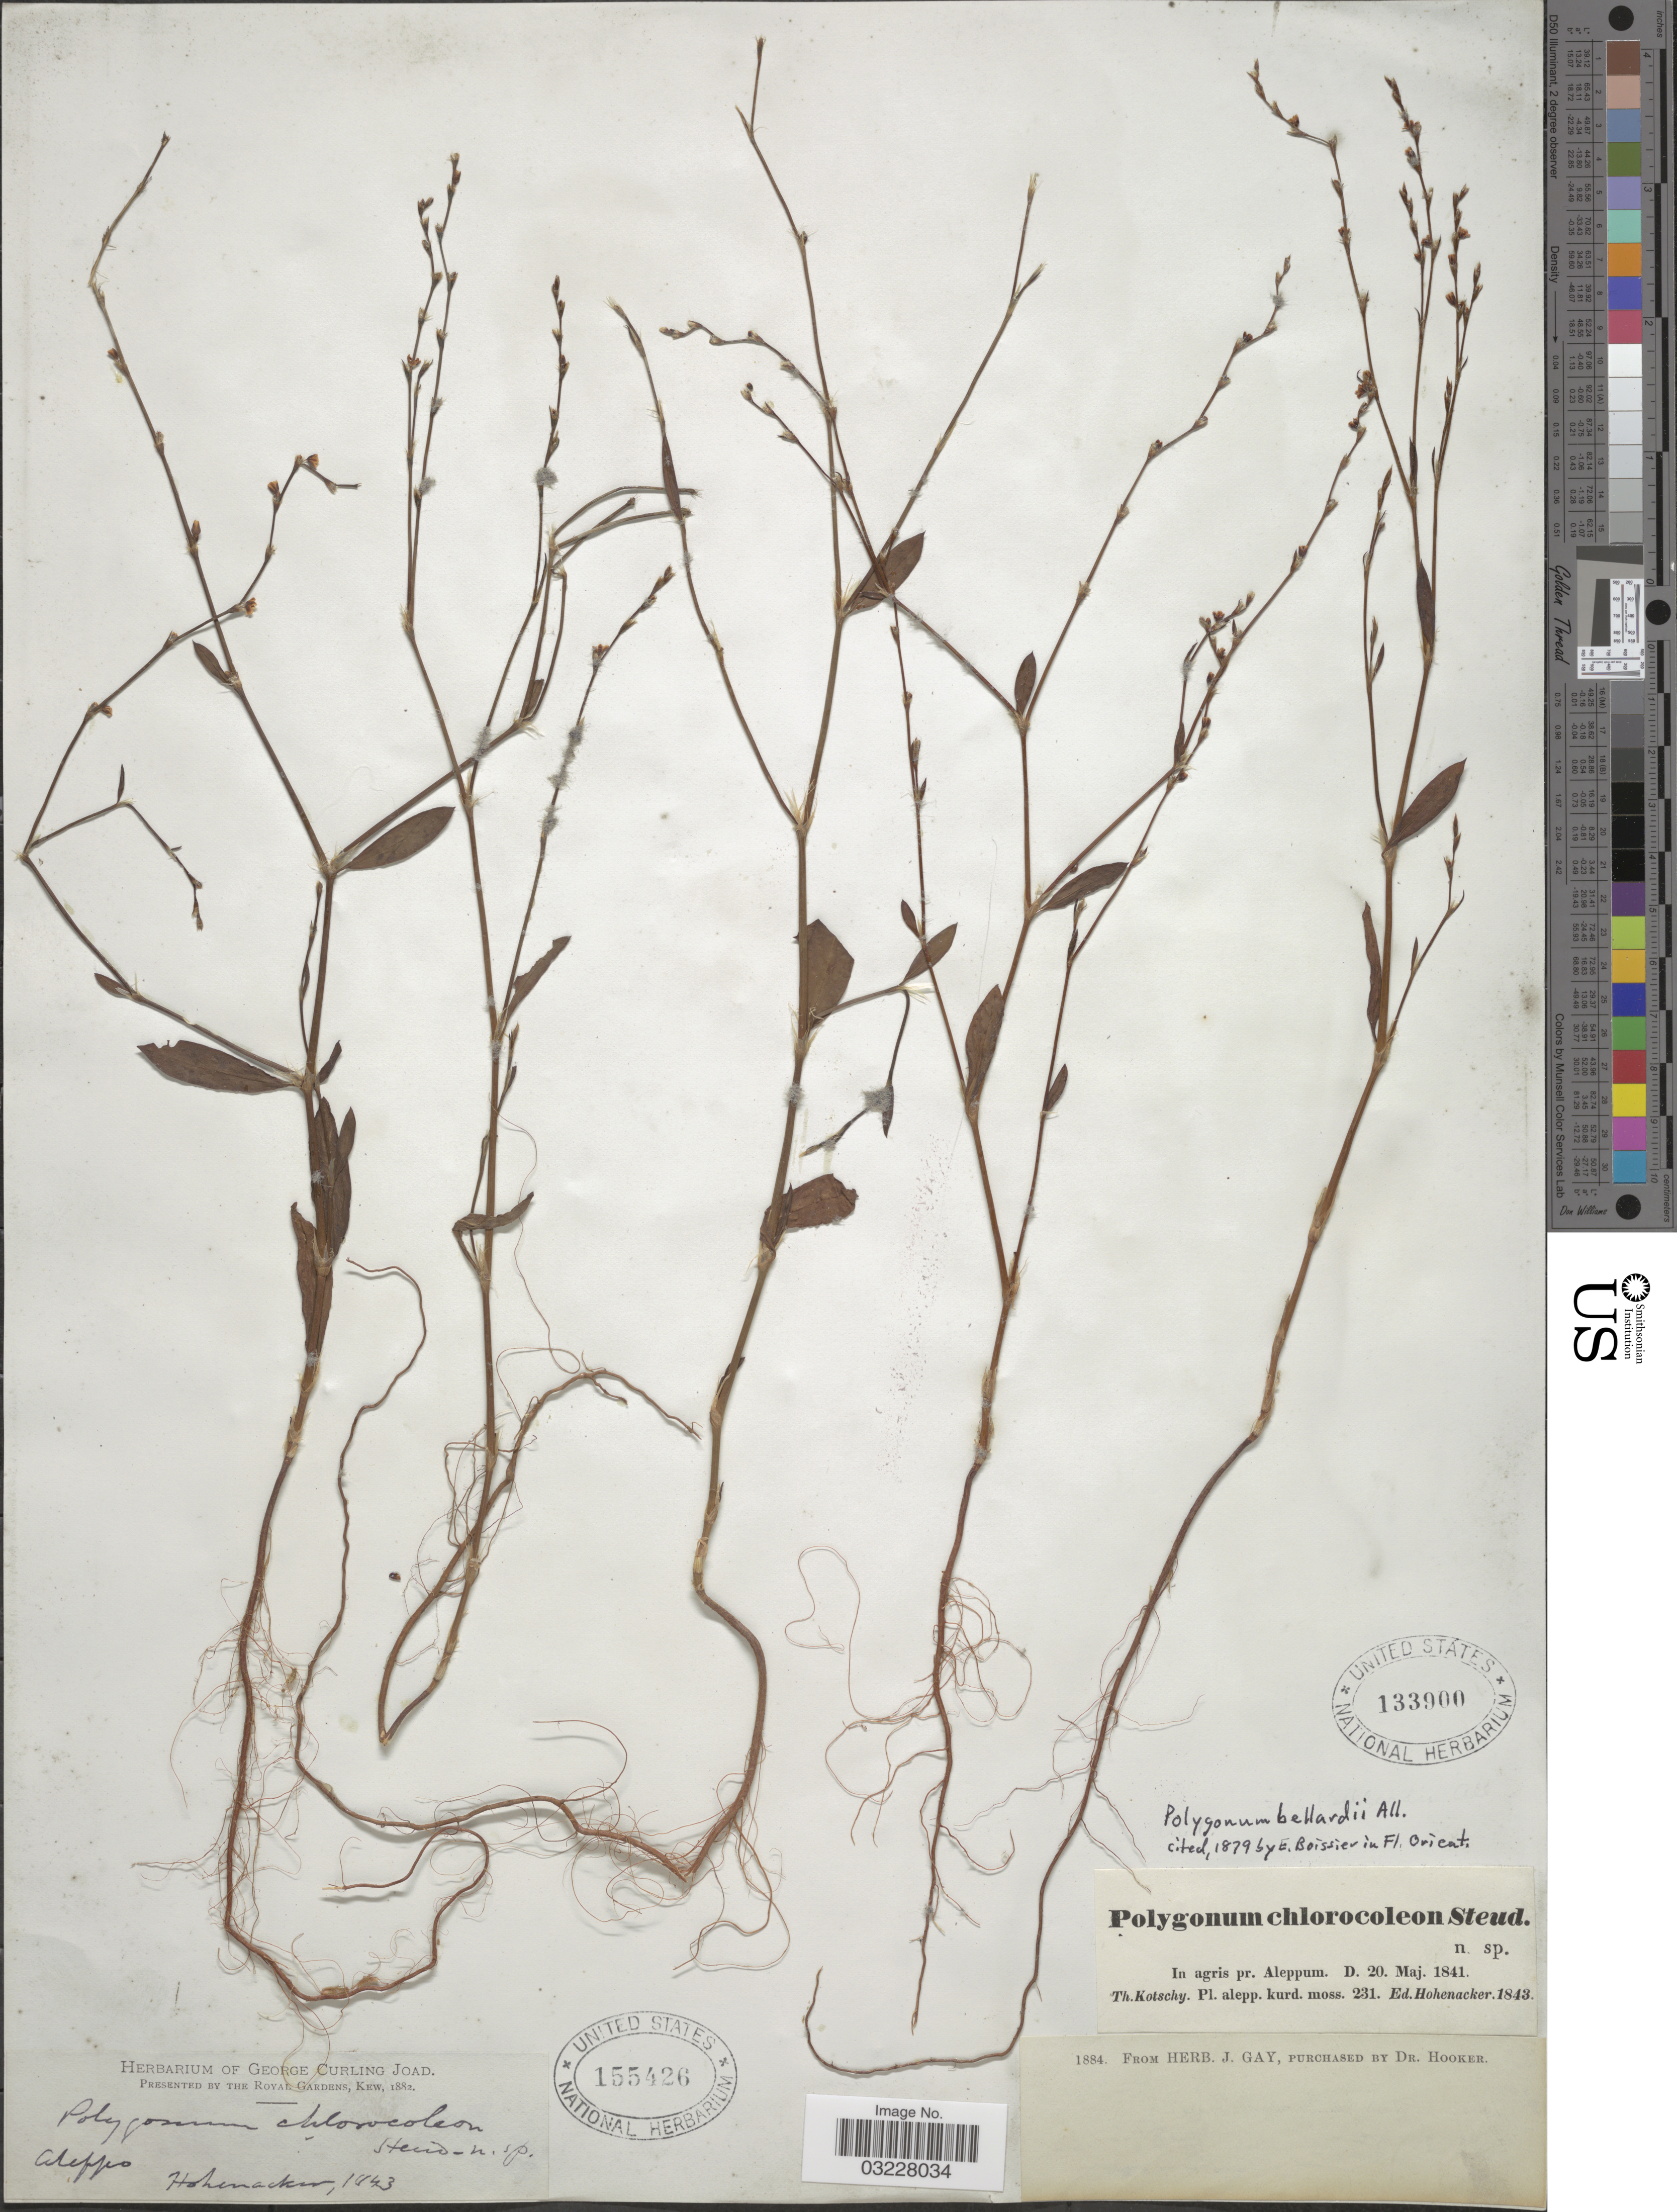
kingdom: Plantae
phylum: Tracheophyta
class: Magnoliopsida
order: Caryophyllales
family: Polygonaceae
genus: Polygonum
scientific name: Polygonum bellardii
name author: All.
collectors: Hohenacker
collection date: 1843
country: Syria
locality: Aleppo.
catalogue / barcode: US 155426-2